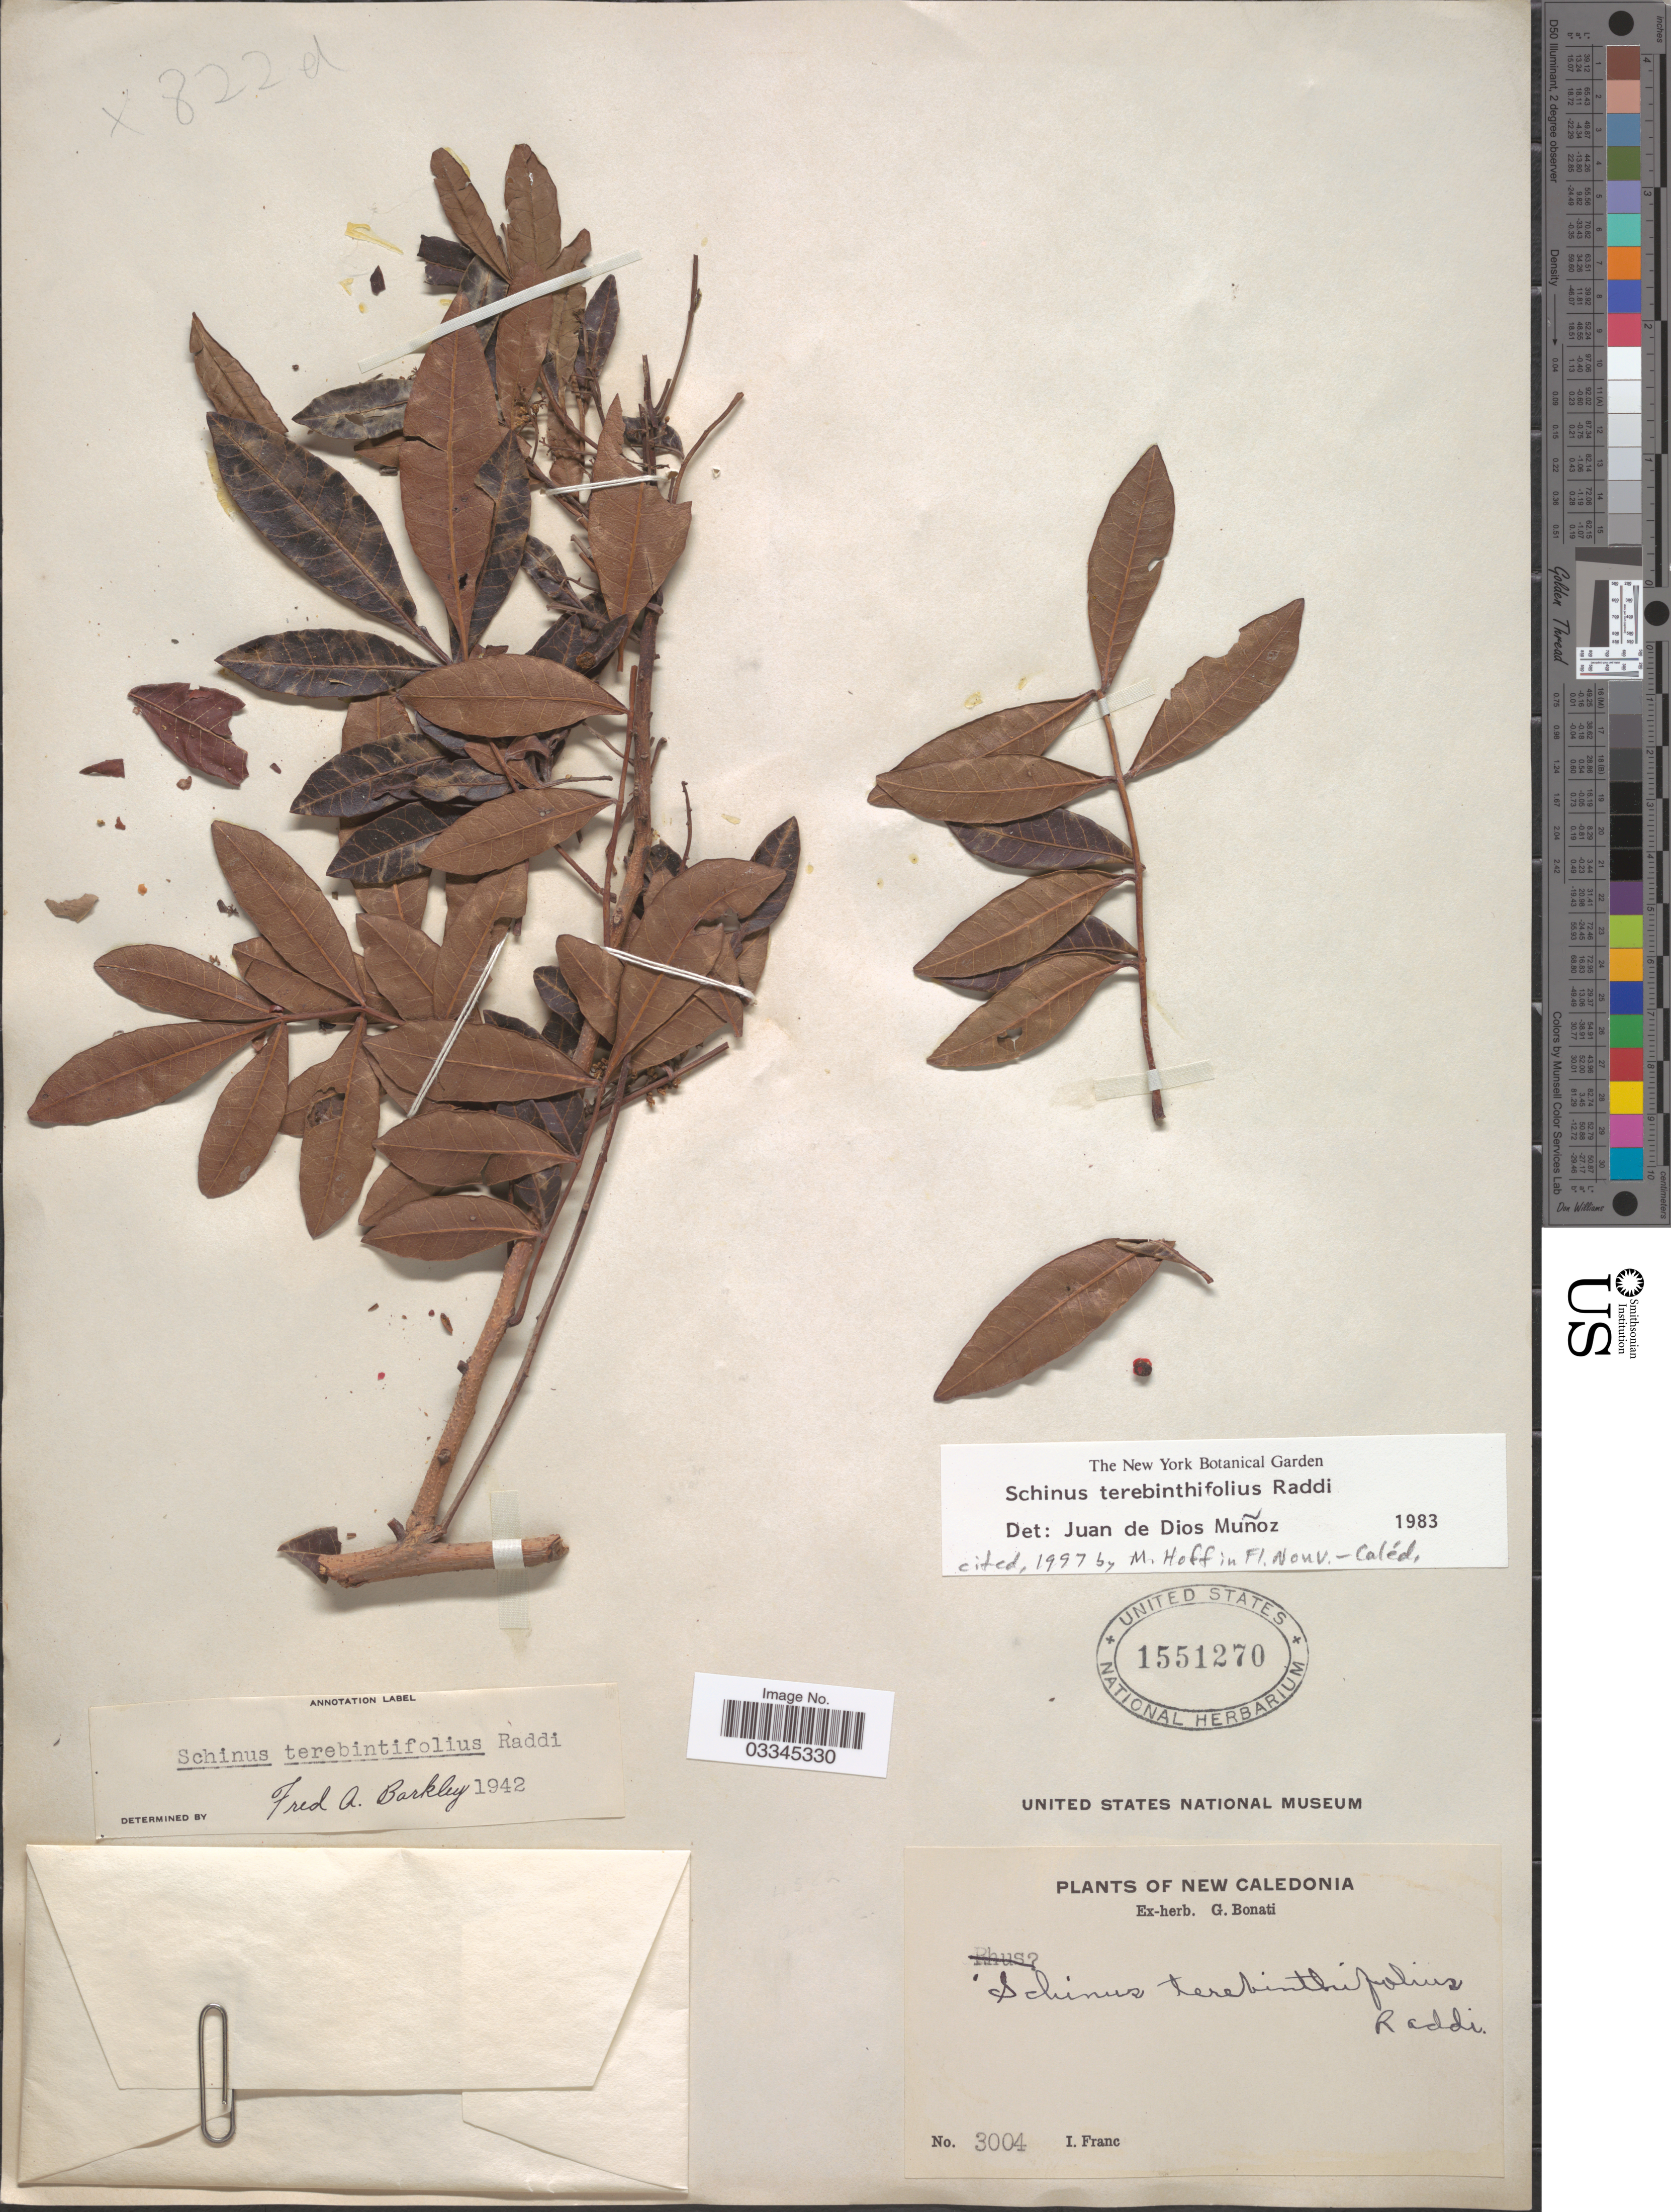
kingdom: Plantae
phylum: Tracheophyta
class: Magnoliopsida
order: Sapindales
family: Anacardiaceae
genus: Schinus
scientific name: Schinus terebinthifolia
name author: Raddi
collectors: I. Franc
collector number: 3004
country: New Caledonia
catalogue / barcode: US 1551270